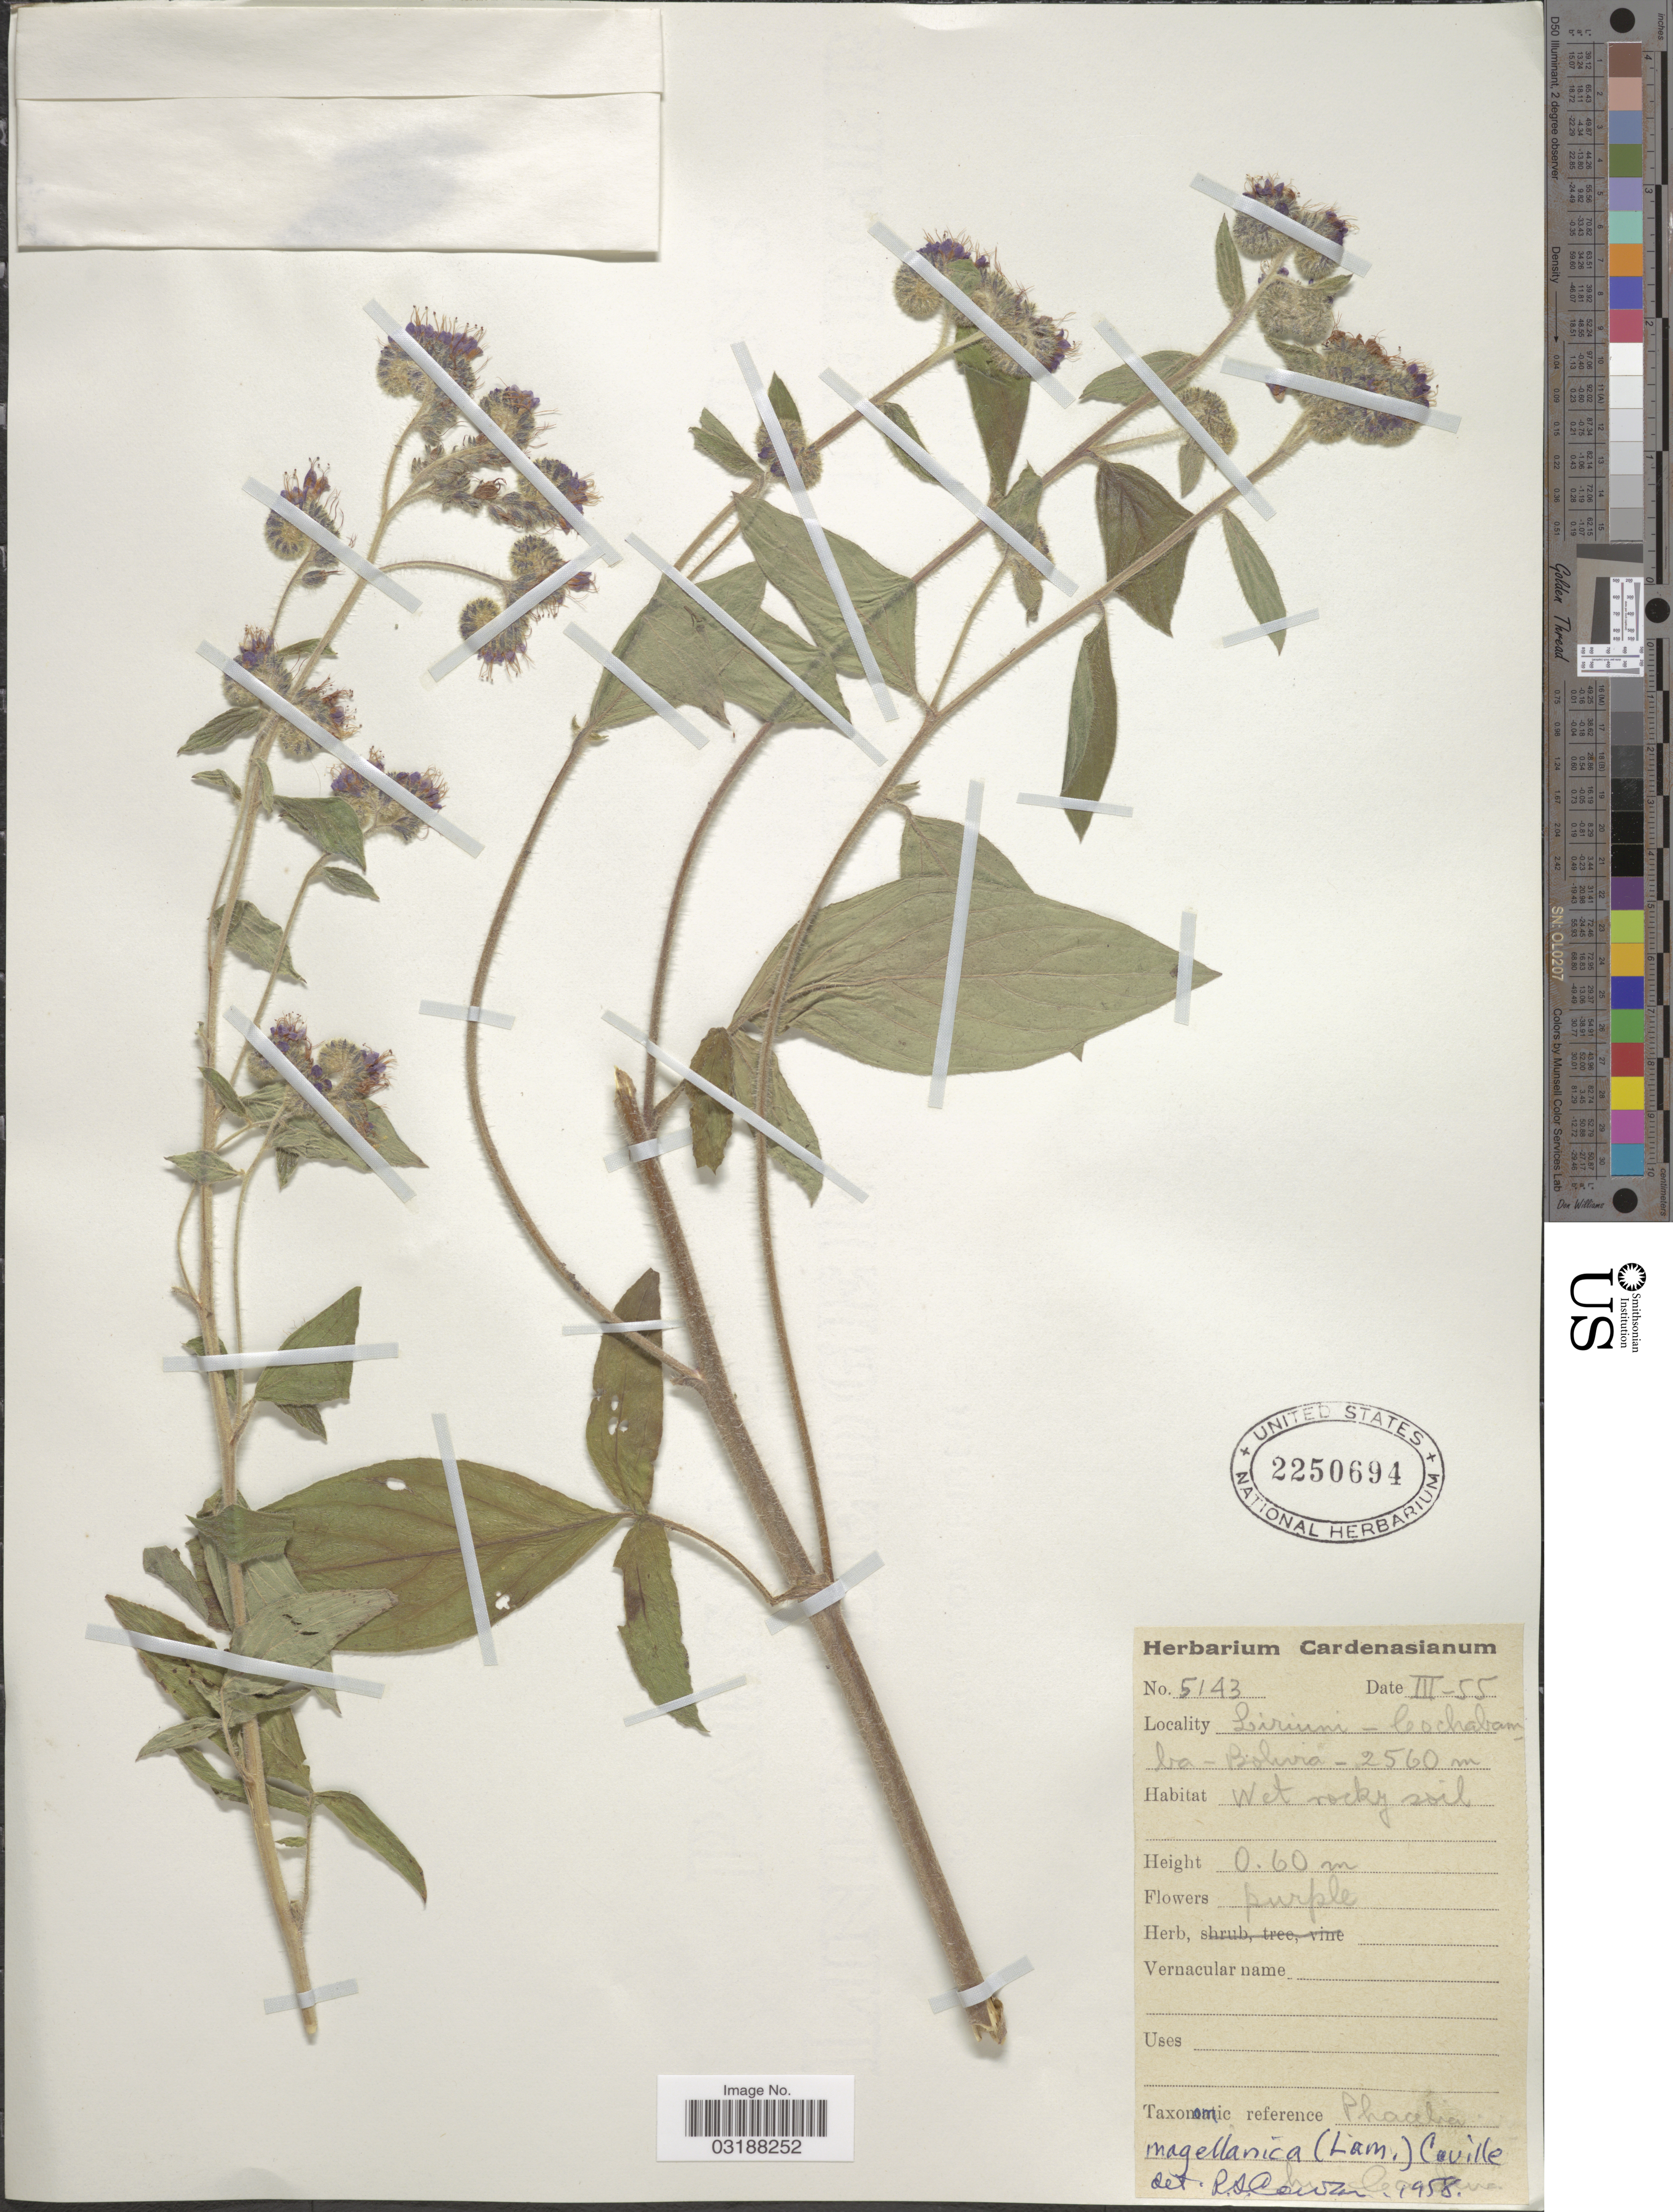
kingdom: Plantae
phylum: Tracheophyta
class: Magnoliopsida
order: Boraginales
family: Hydrophyllaceae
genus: Phacelia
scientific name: Phacelia magellanica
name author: (Lam.) Coville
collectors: M. Cárdenas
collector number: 5143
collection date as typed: Transcribed d/m/y: /3/55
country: Bolivia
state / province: Cochabamba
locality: Liriuni, Cochabamba, Bolivia.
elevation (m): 2560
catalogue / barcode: US 2250694